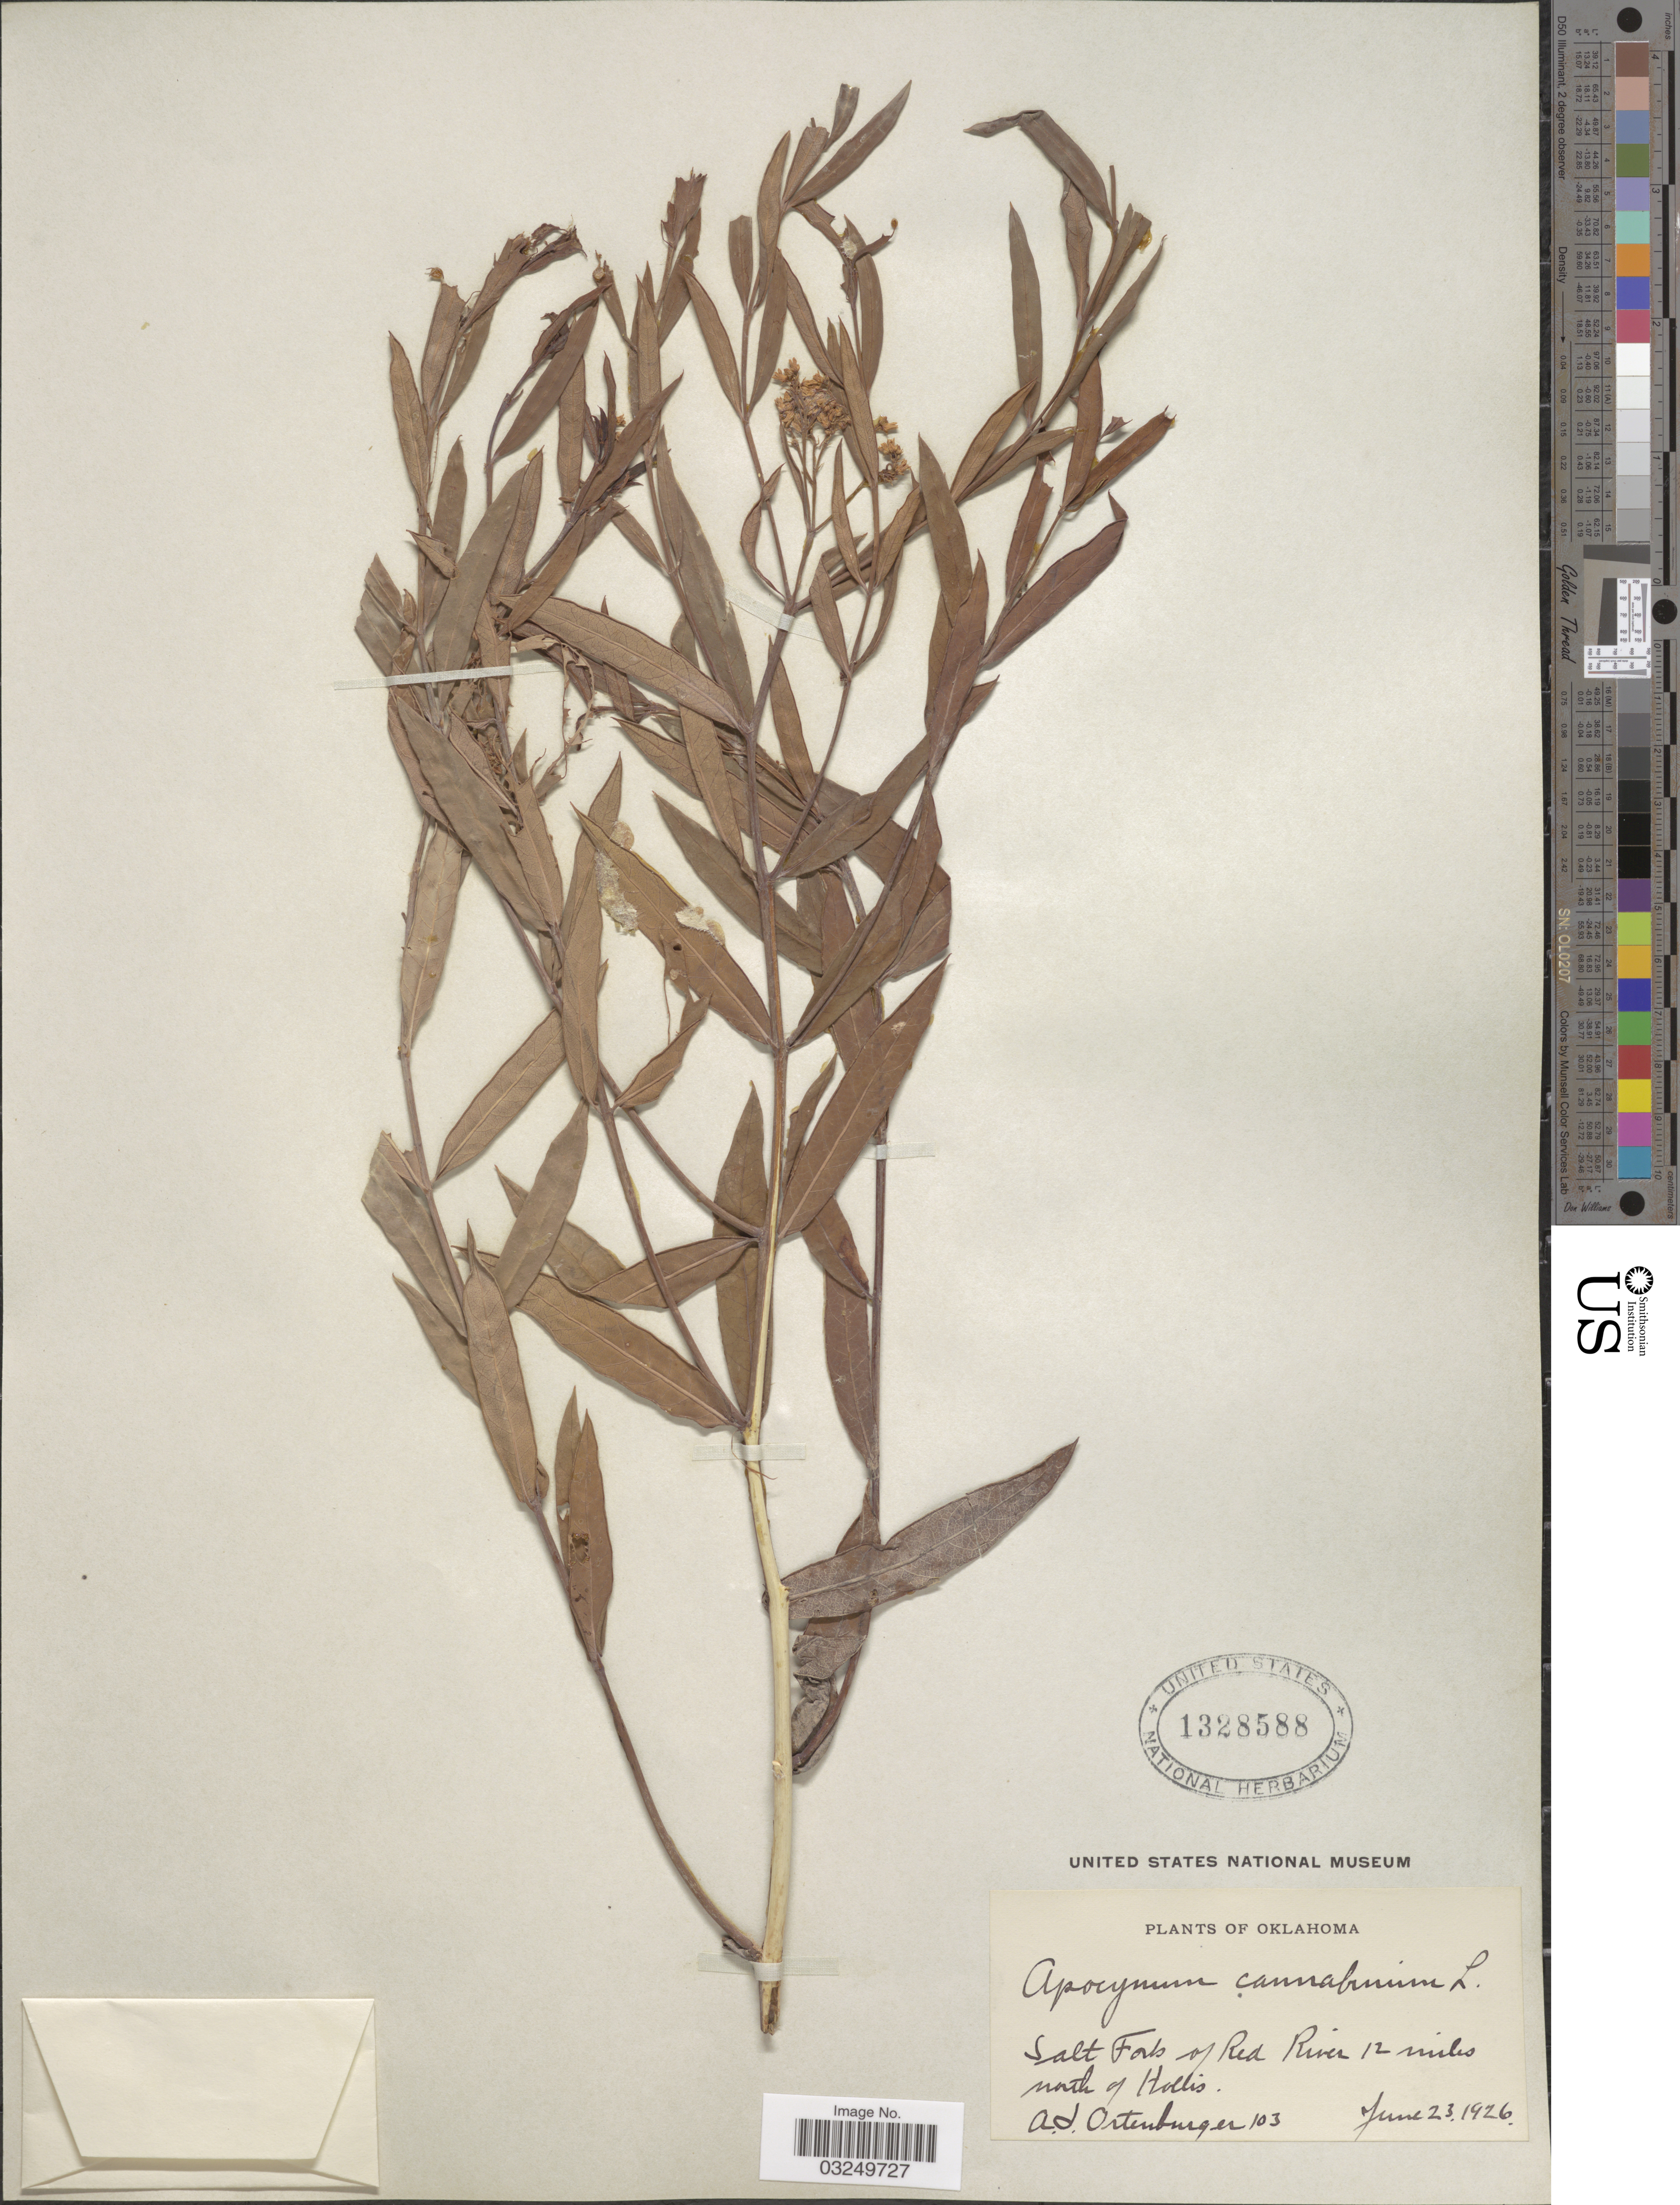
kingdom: Plantae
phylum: Tracheophyta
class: Magnoliopsida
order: Gentianales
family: Apocynaceae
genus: Apocynum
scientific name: Apocynum cannabinum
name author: L.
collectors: A. Ortenburger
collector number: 103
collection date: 1926-06-23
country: United States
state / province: Oklahoma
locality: Salt Fork of Red River 12 miles north of Hollis.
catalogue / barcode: US 1328588